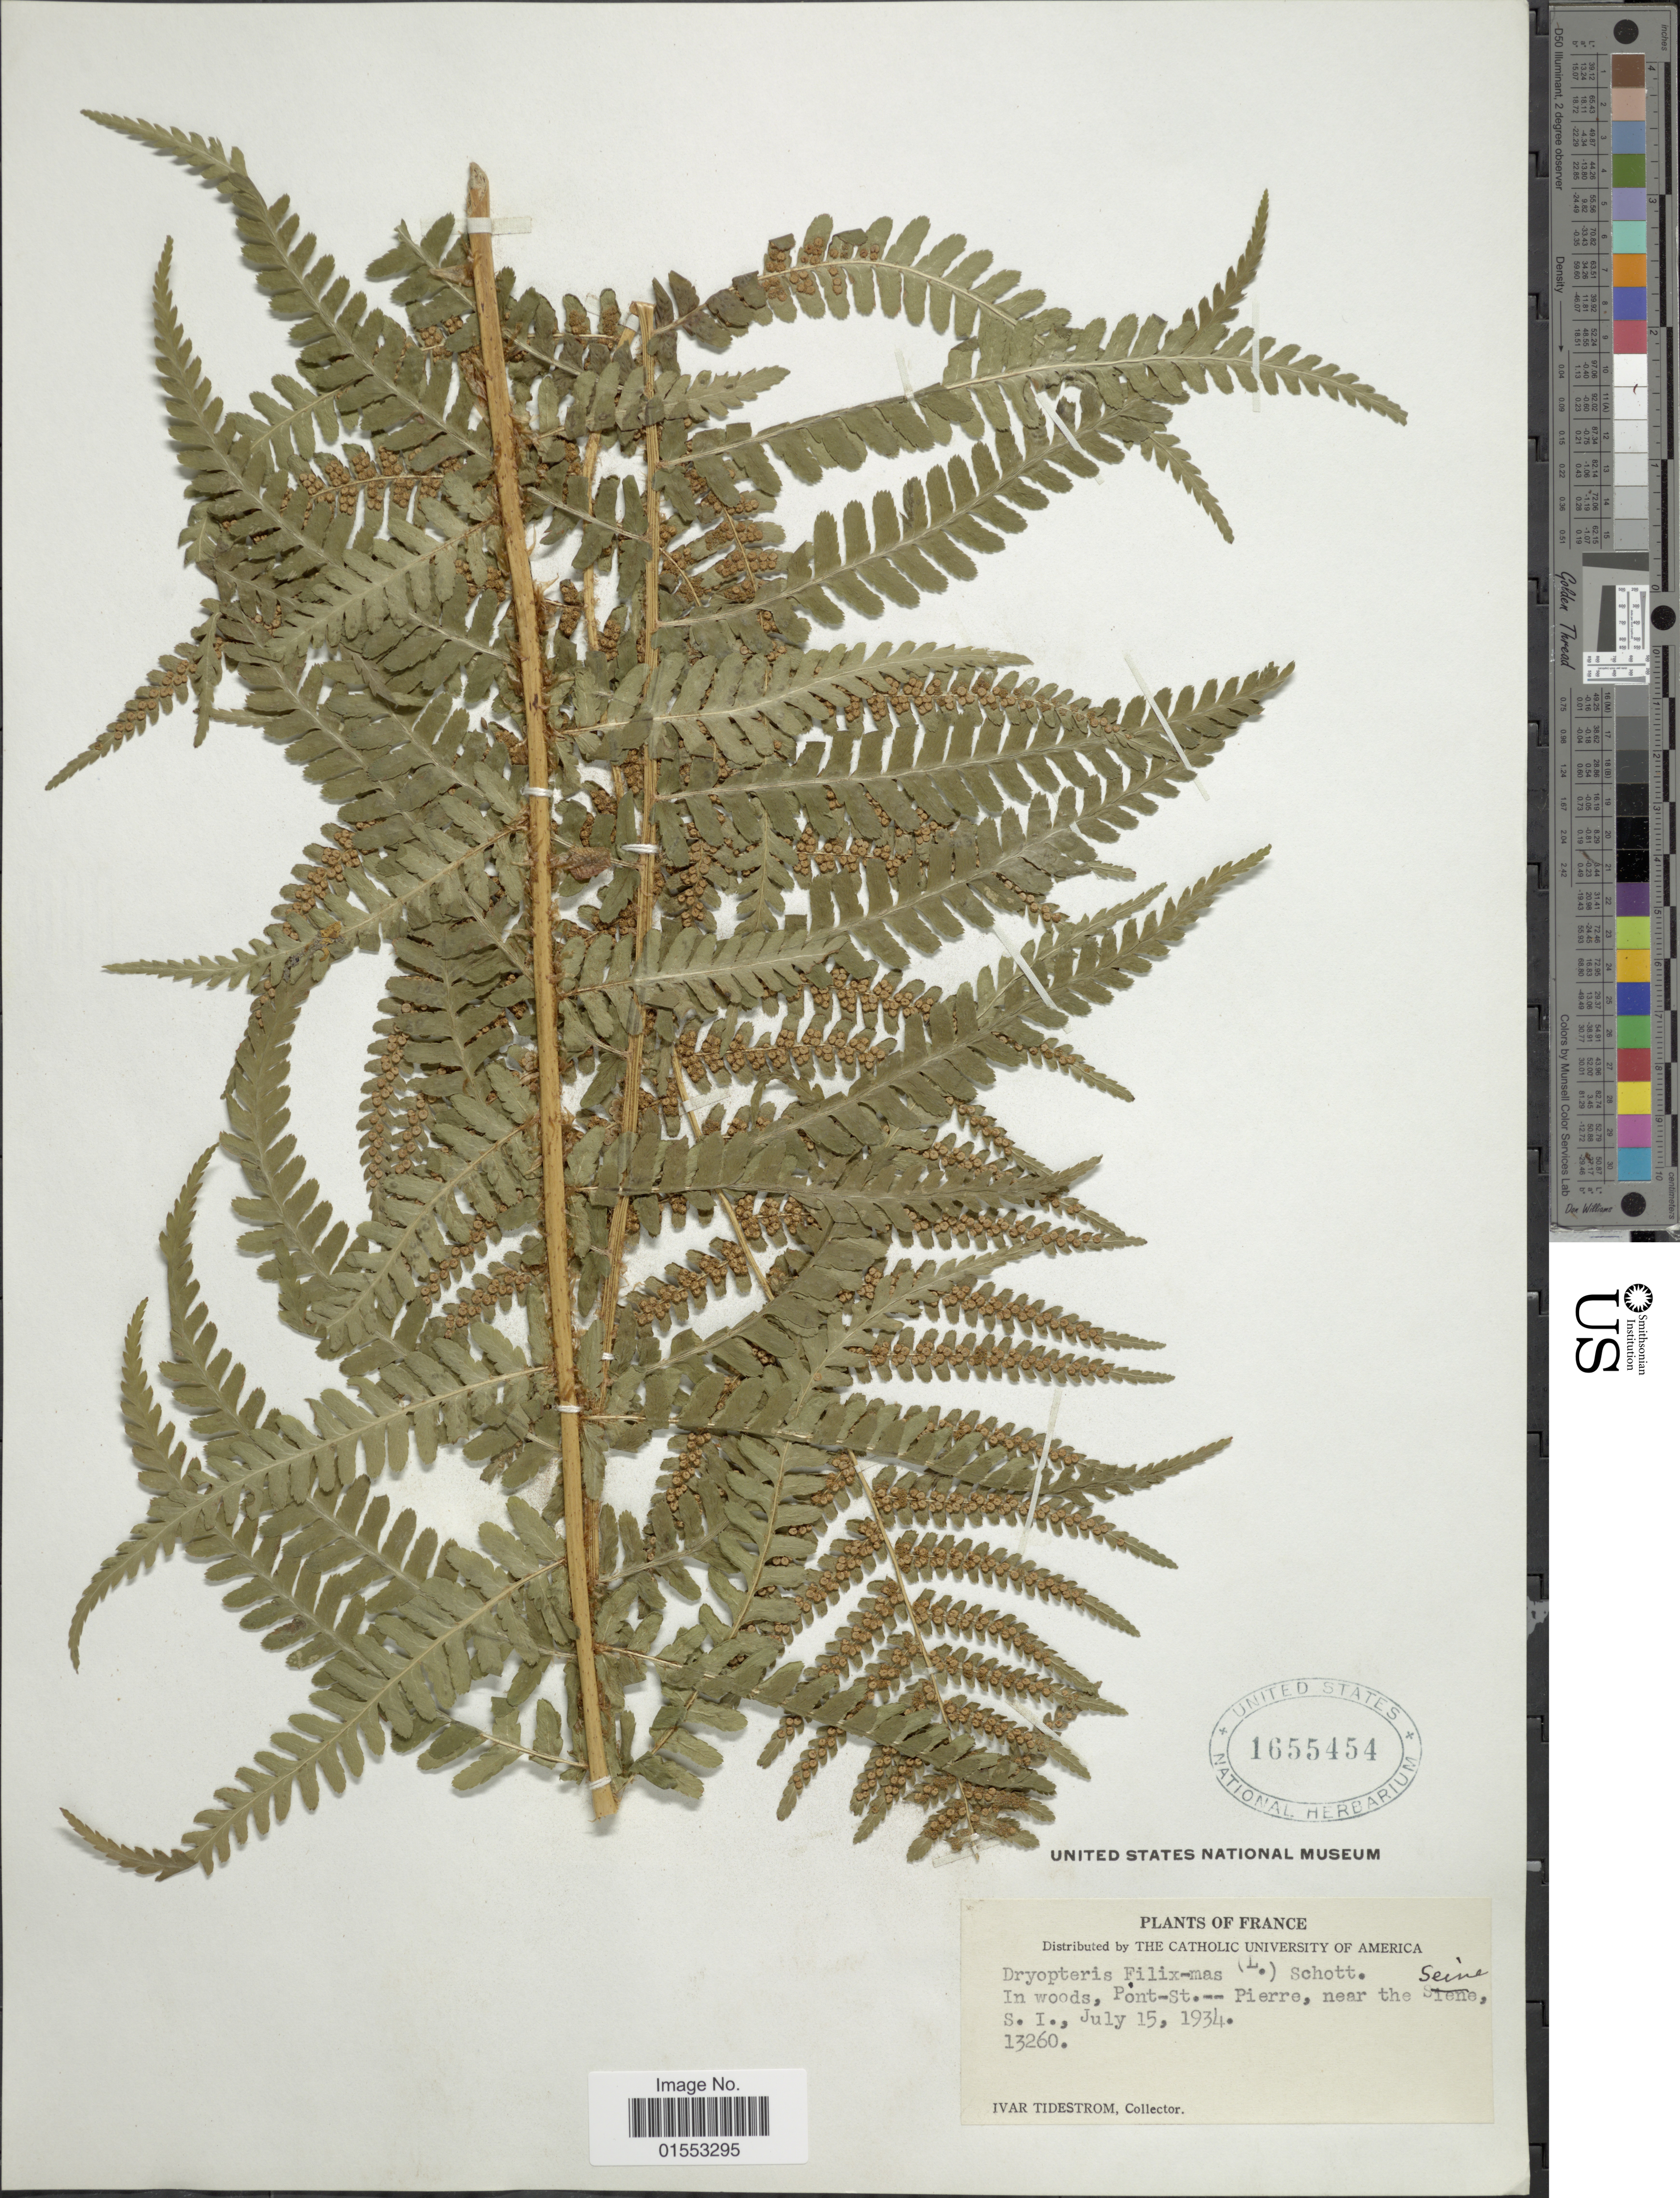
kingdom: Plantae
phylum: Tracheophyta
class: Polypodiopsida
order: Polypodiales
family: Dryopteridaceae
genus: Dryopteris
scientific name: Dryopteris filix-mas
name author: (L.) Schott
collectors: I. F. Tidestrom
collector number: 13260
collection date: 1934-07-15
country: France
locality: France, In woods, Point-St.--Pierre, near the Seine S. I.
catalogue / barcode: US 1655454